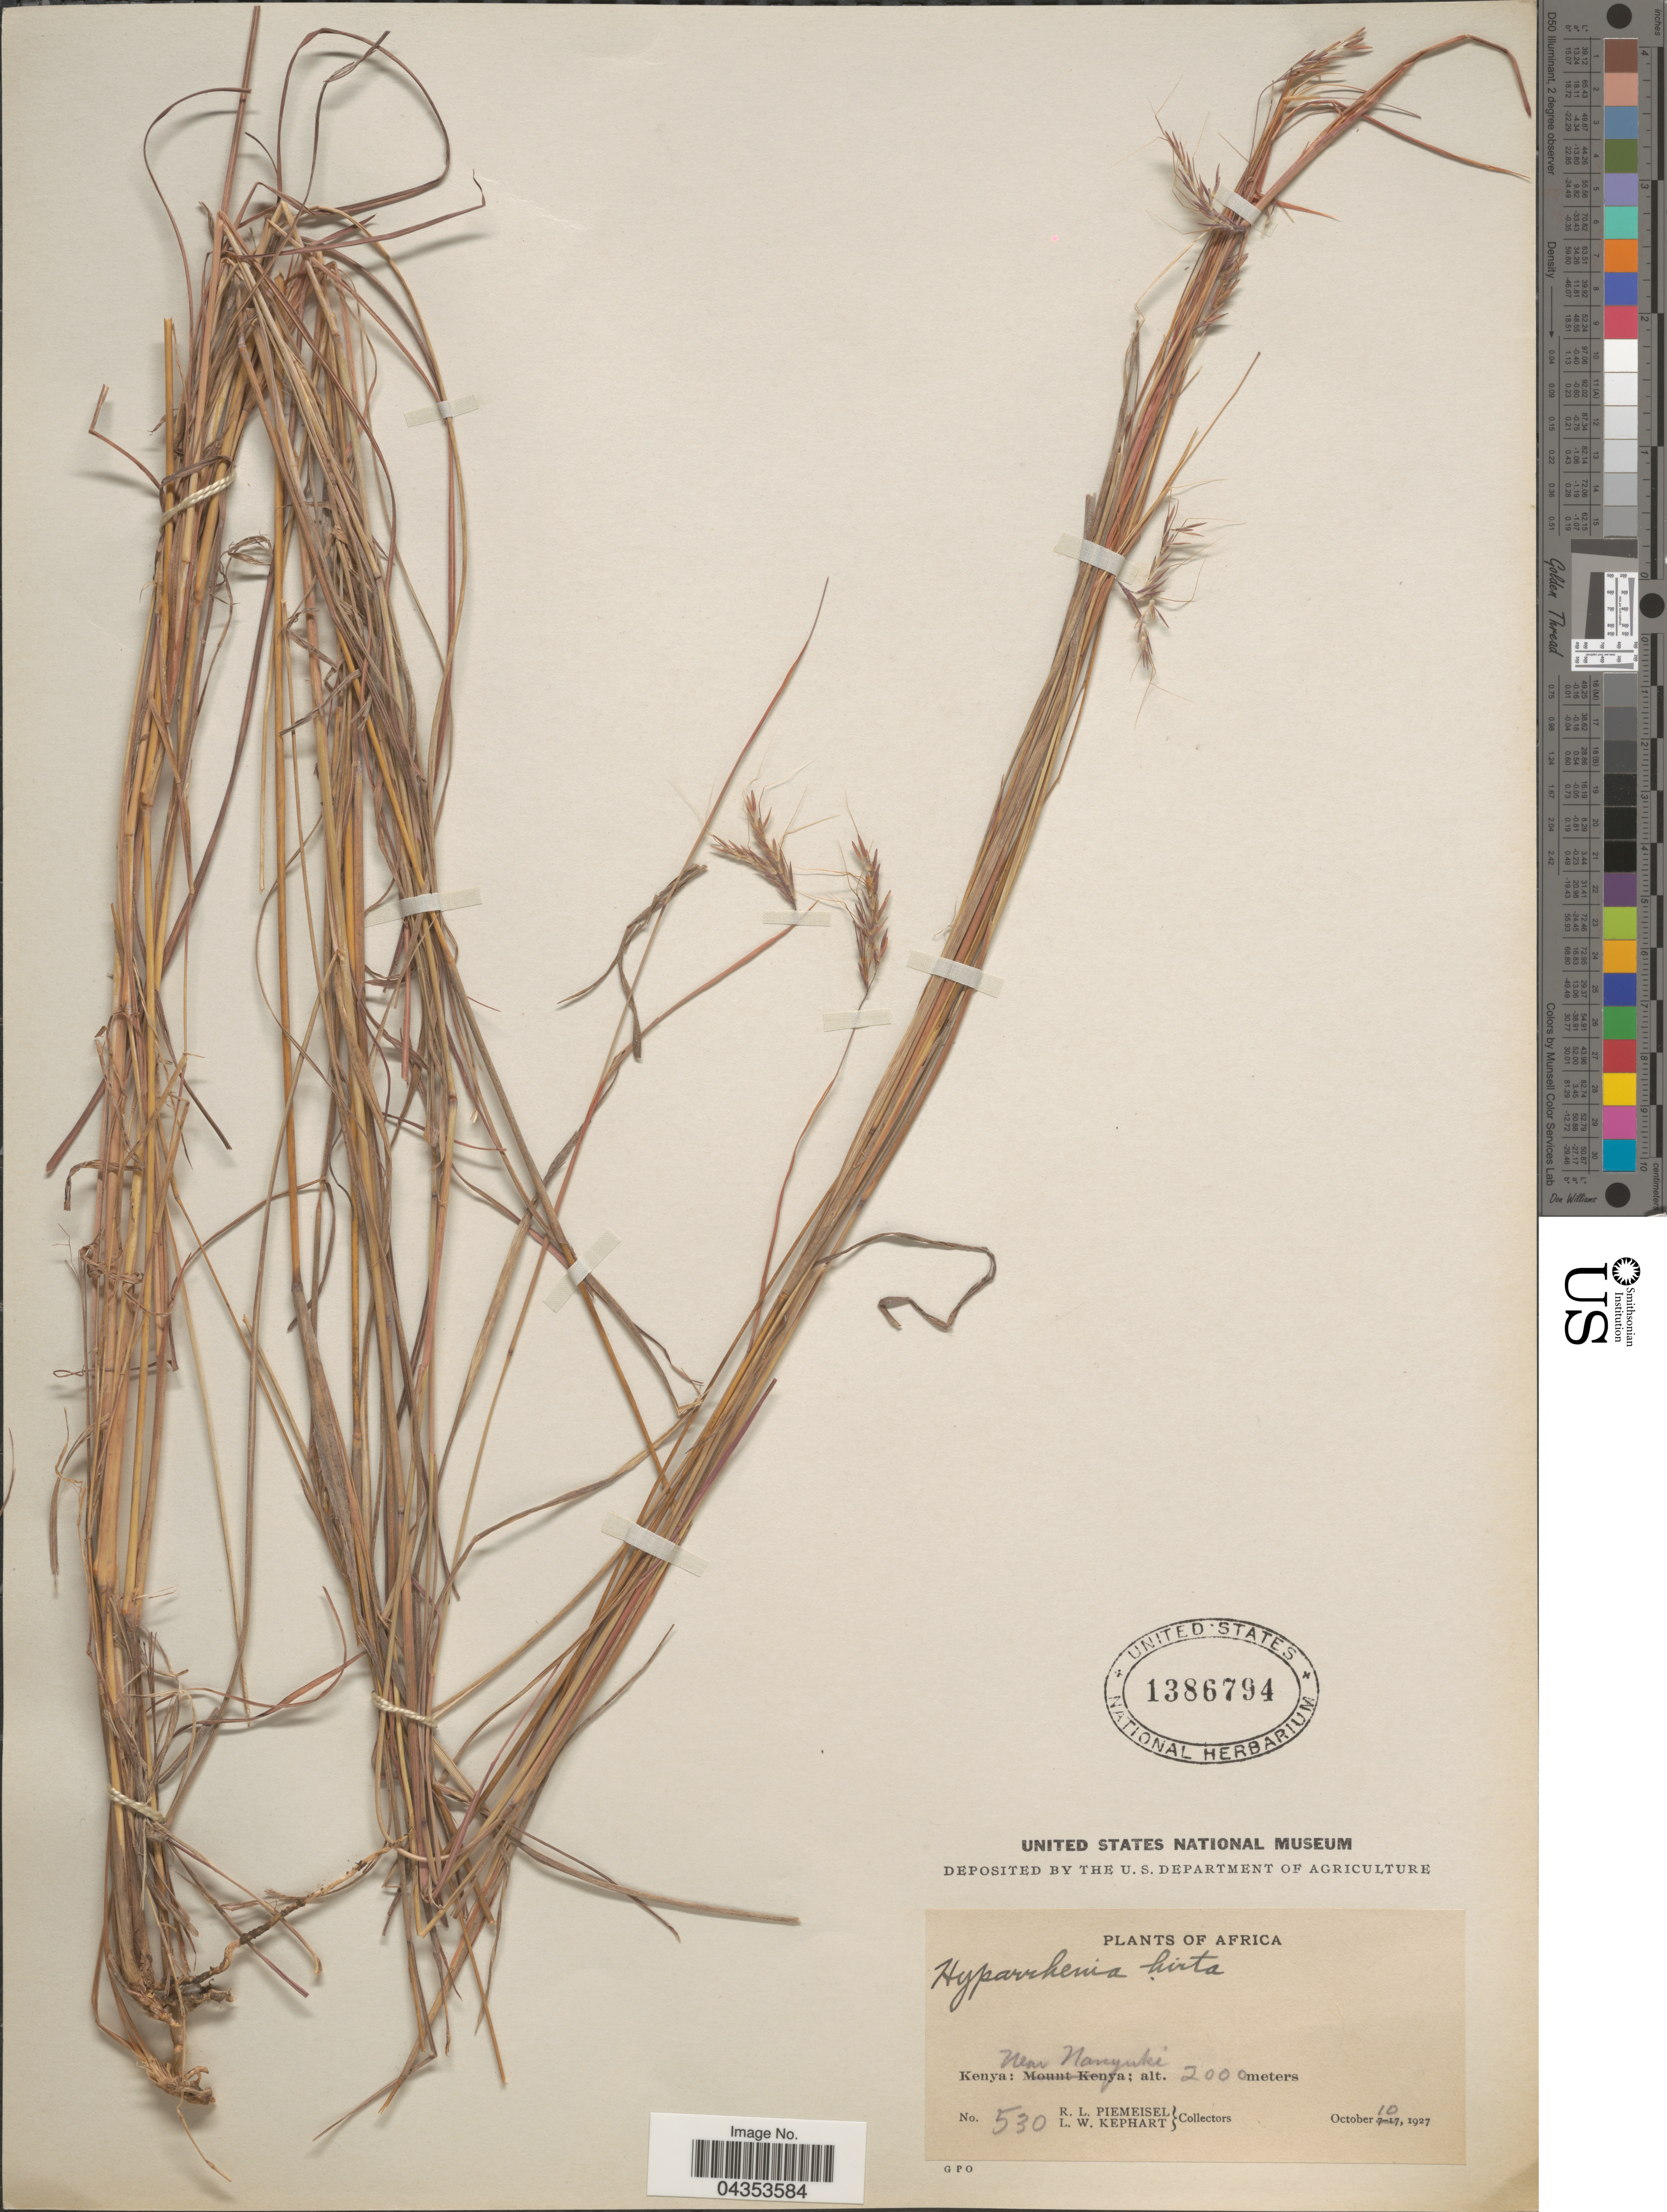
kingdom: Plantae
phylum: Tracheophyta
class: Liliopsida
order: Poales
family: Poaceae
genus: Hyparrhenia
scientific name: Hyparrhenia hirta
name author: (L.) Stapf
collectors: R. L. Piemeisel & L. W. Kephart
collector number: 530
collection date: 1927-10-10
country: Kenya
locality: Near Nanyuki.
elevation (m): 2000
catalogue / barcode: US 1386794